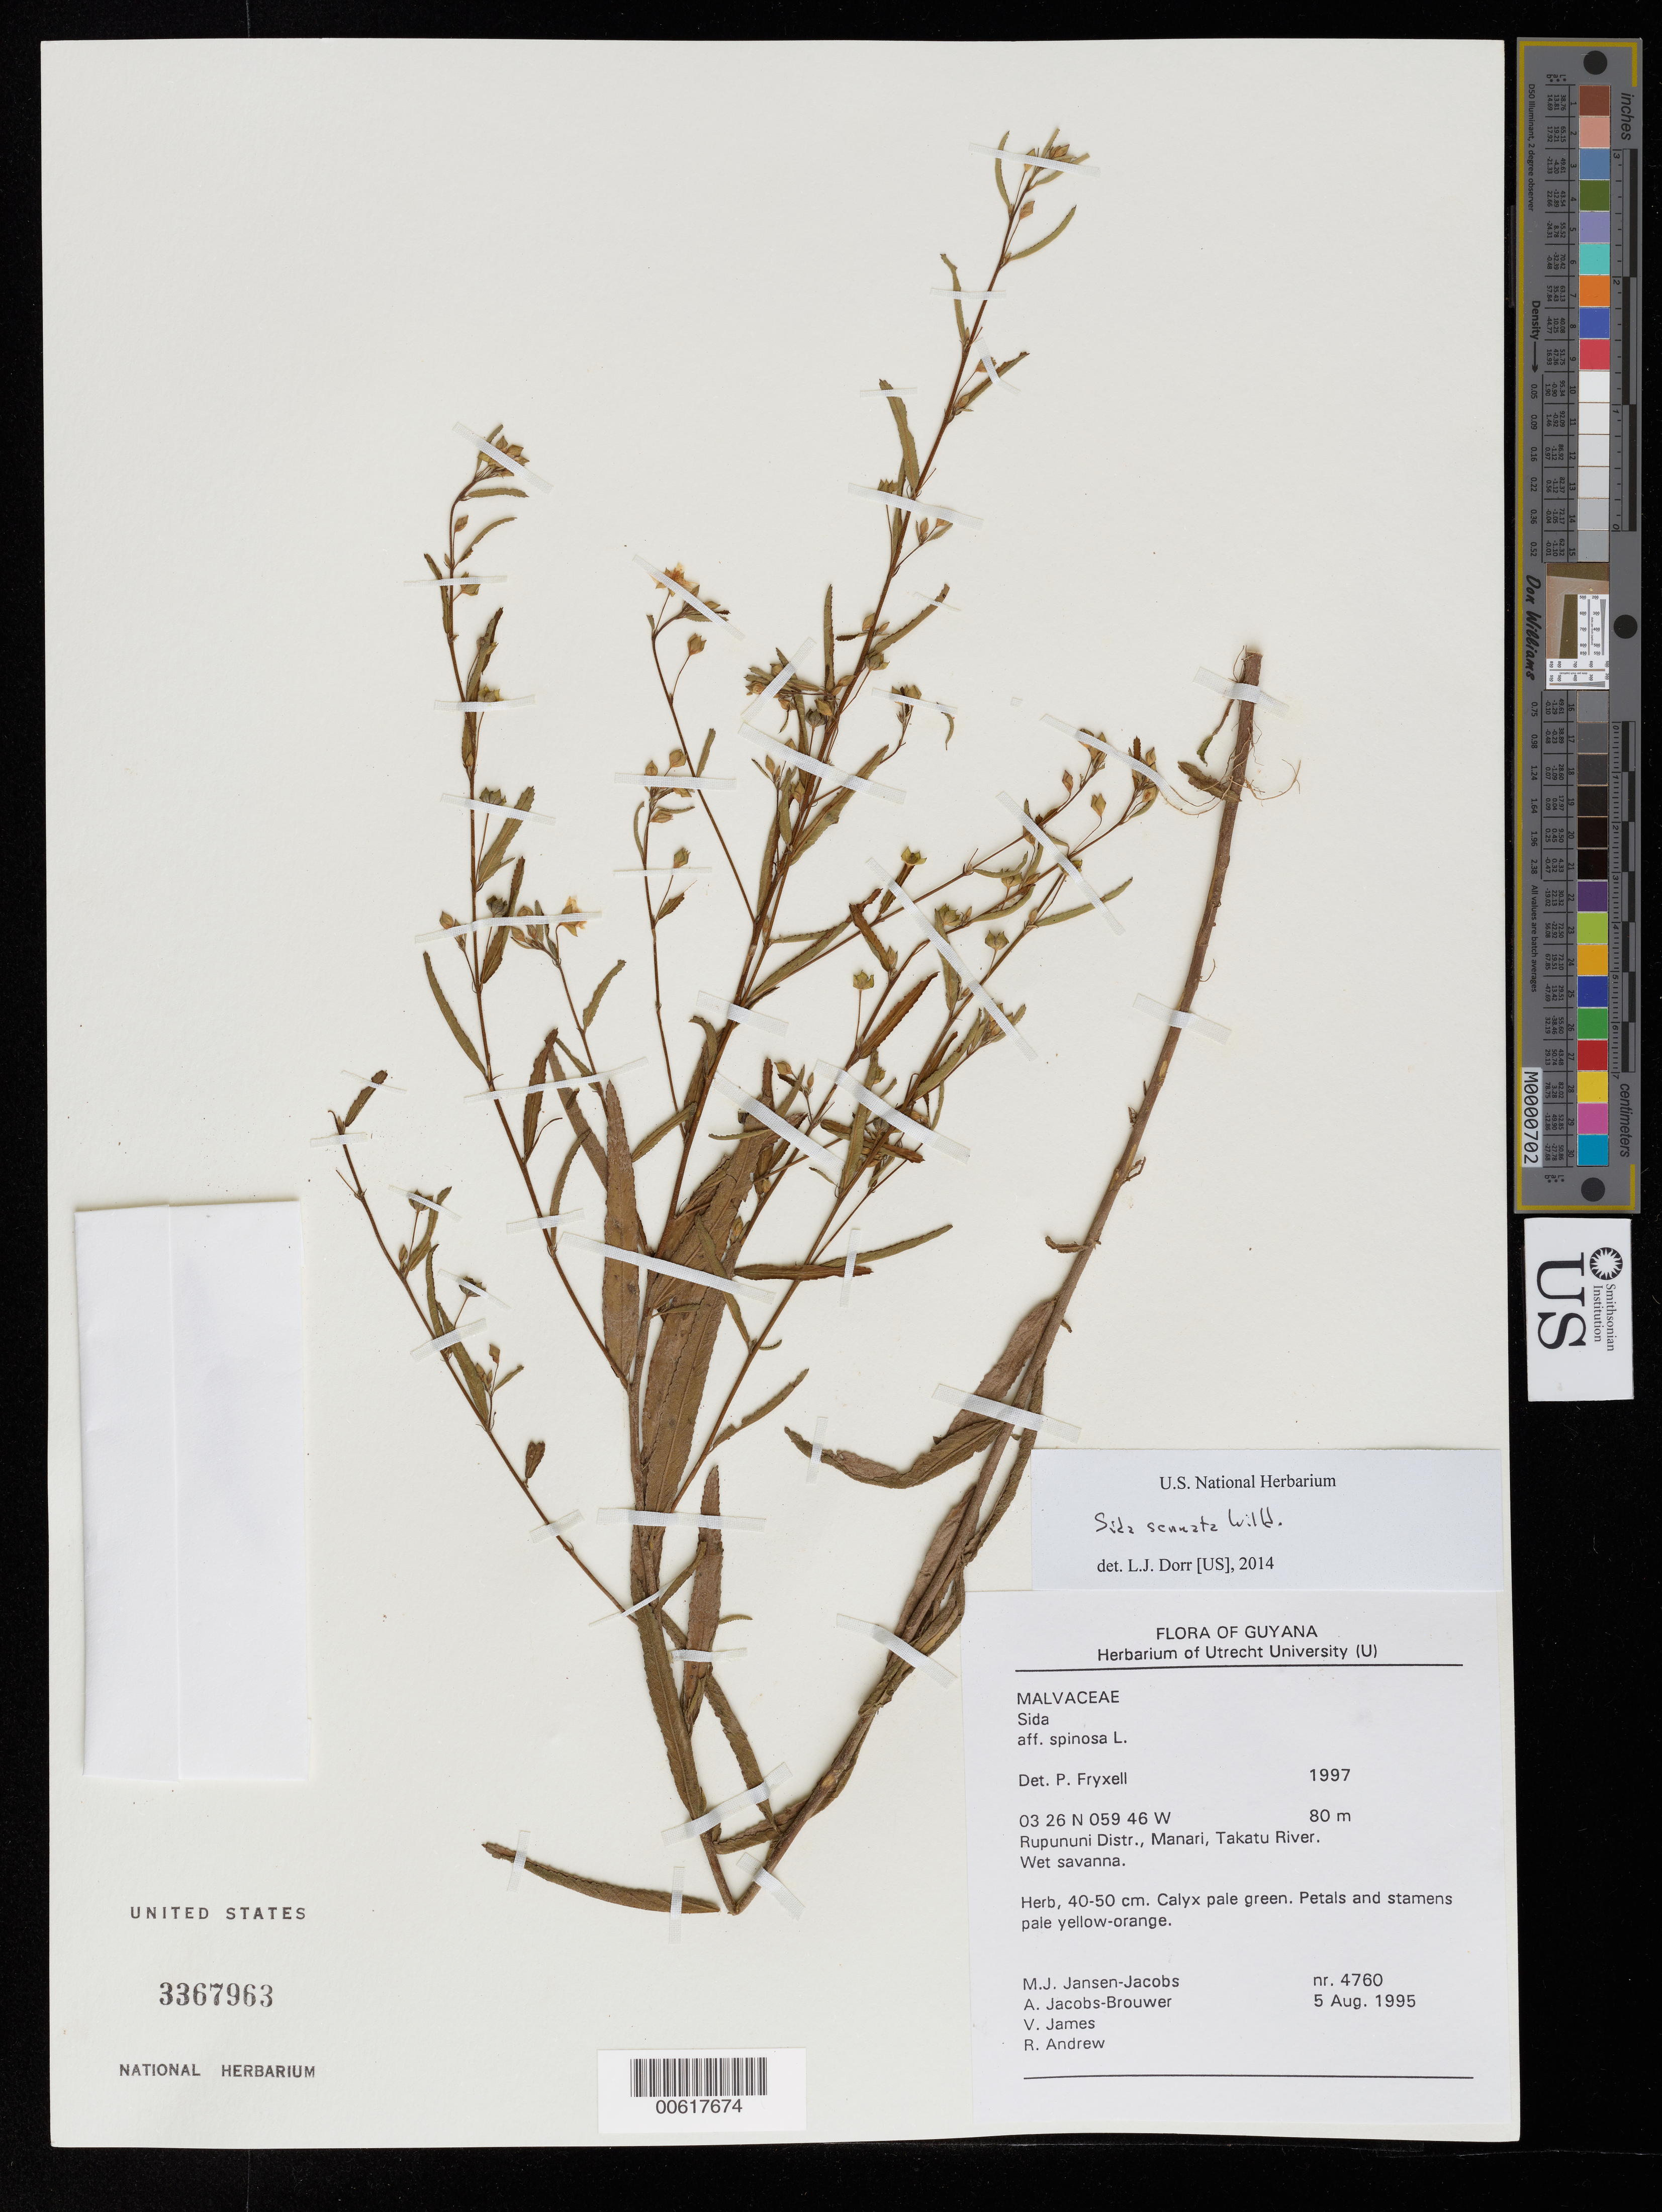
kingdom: Plantae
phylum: Tracheophyta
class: Magnoliopsida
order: Malvales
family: Malvaceae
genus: Sida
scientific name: Sida serrata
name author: Willd. ex Spreng.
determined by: Dorr, L. J., (BOT), Smithsonian Institution - National Museum of Natural History (UNITED STATES)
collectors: M. J. Jansen-Jacobs, A. Jacobs-Brouwer, V. James & R. Andrew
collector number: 4760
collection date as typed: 5-Aug-95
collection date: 1995-08-05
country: Guyana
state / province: U. Takutu-U. Essequibo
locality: Manari, Takatu River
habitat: Wet savanna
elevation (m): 80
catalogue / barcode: US 3367963